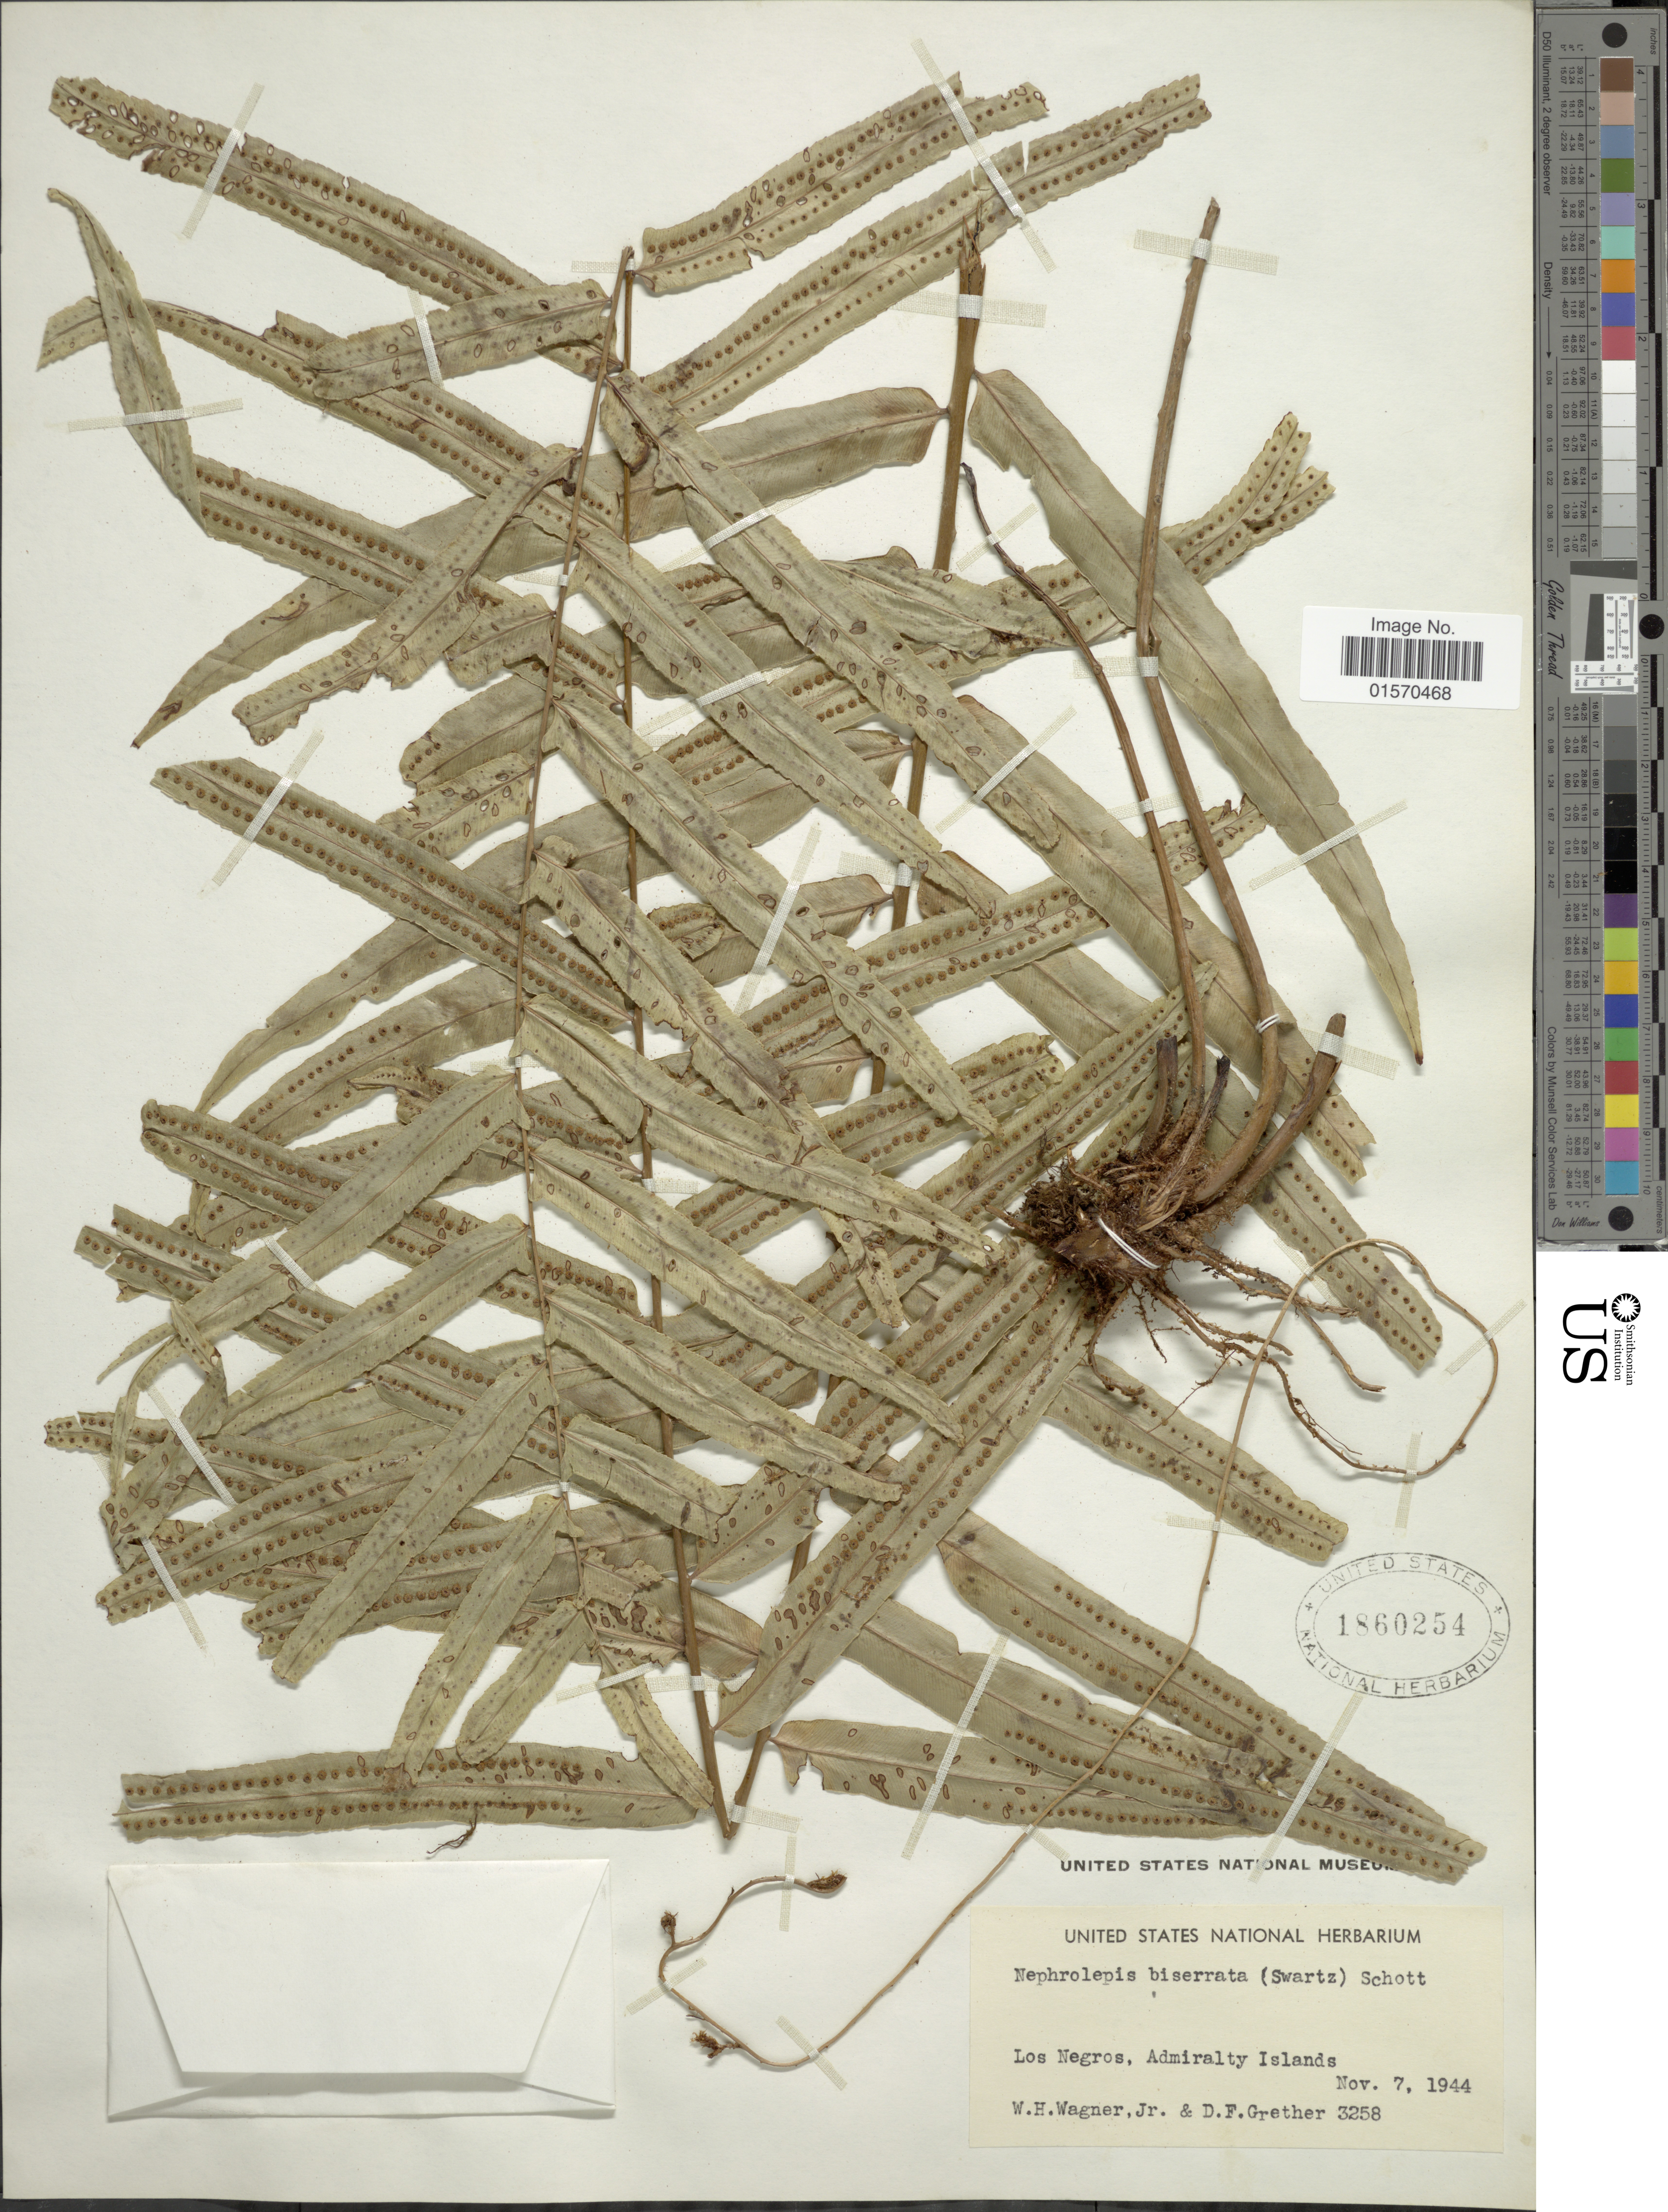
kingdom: Plantae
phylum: Tracheophyta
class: Polypodiopsida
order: Polypodiales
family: Nephrolepidaceae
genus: Nephrolepis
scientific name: Nephrolepis biserrata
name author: (Sw.) Schott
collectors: W. H. Wagner & D. F. Grether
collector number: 3258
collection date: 1944-11-07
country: Papua New Guinea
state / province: Manus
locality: Los Negros, Admiralty Islands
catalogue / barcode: US 1860254